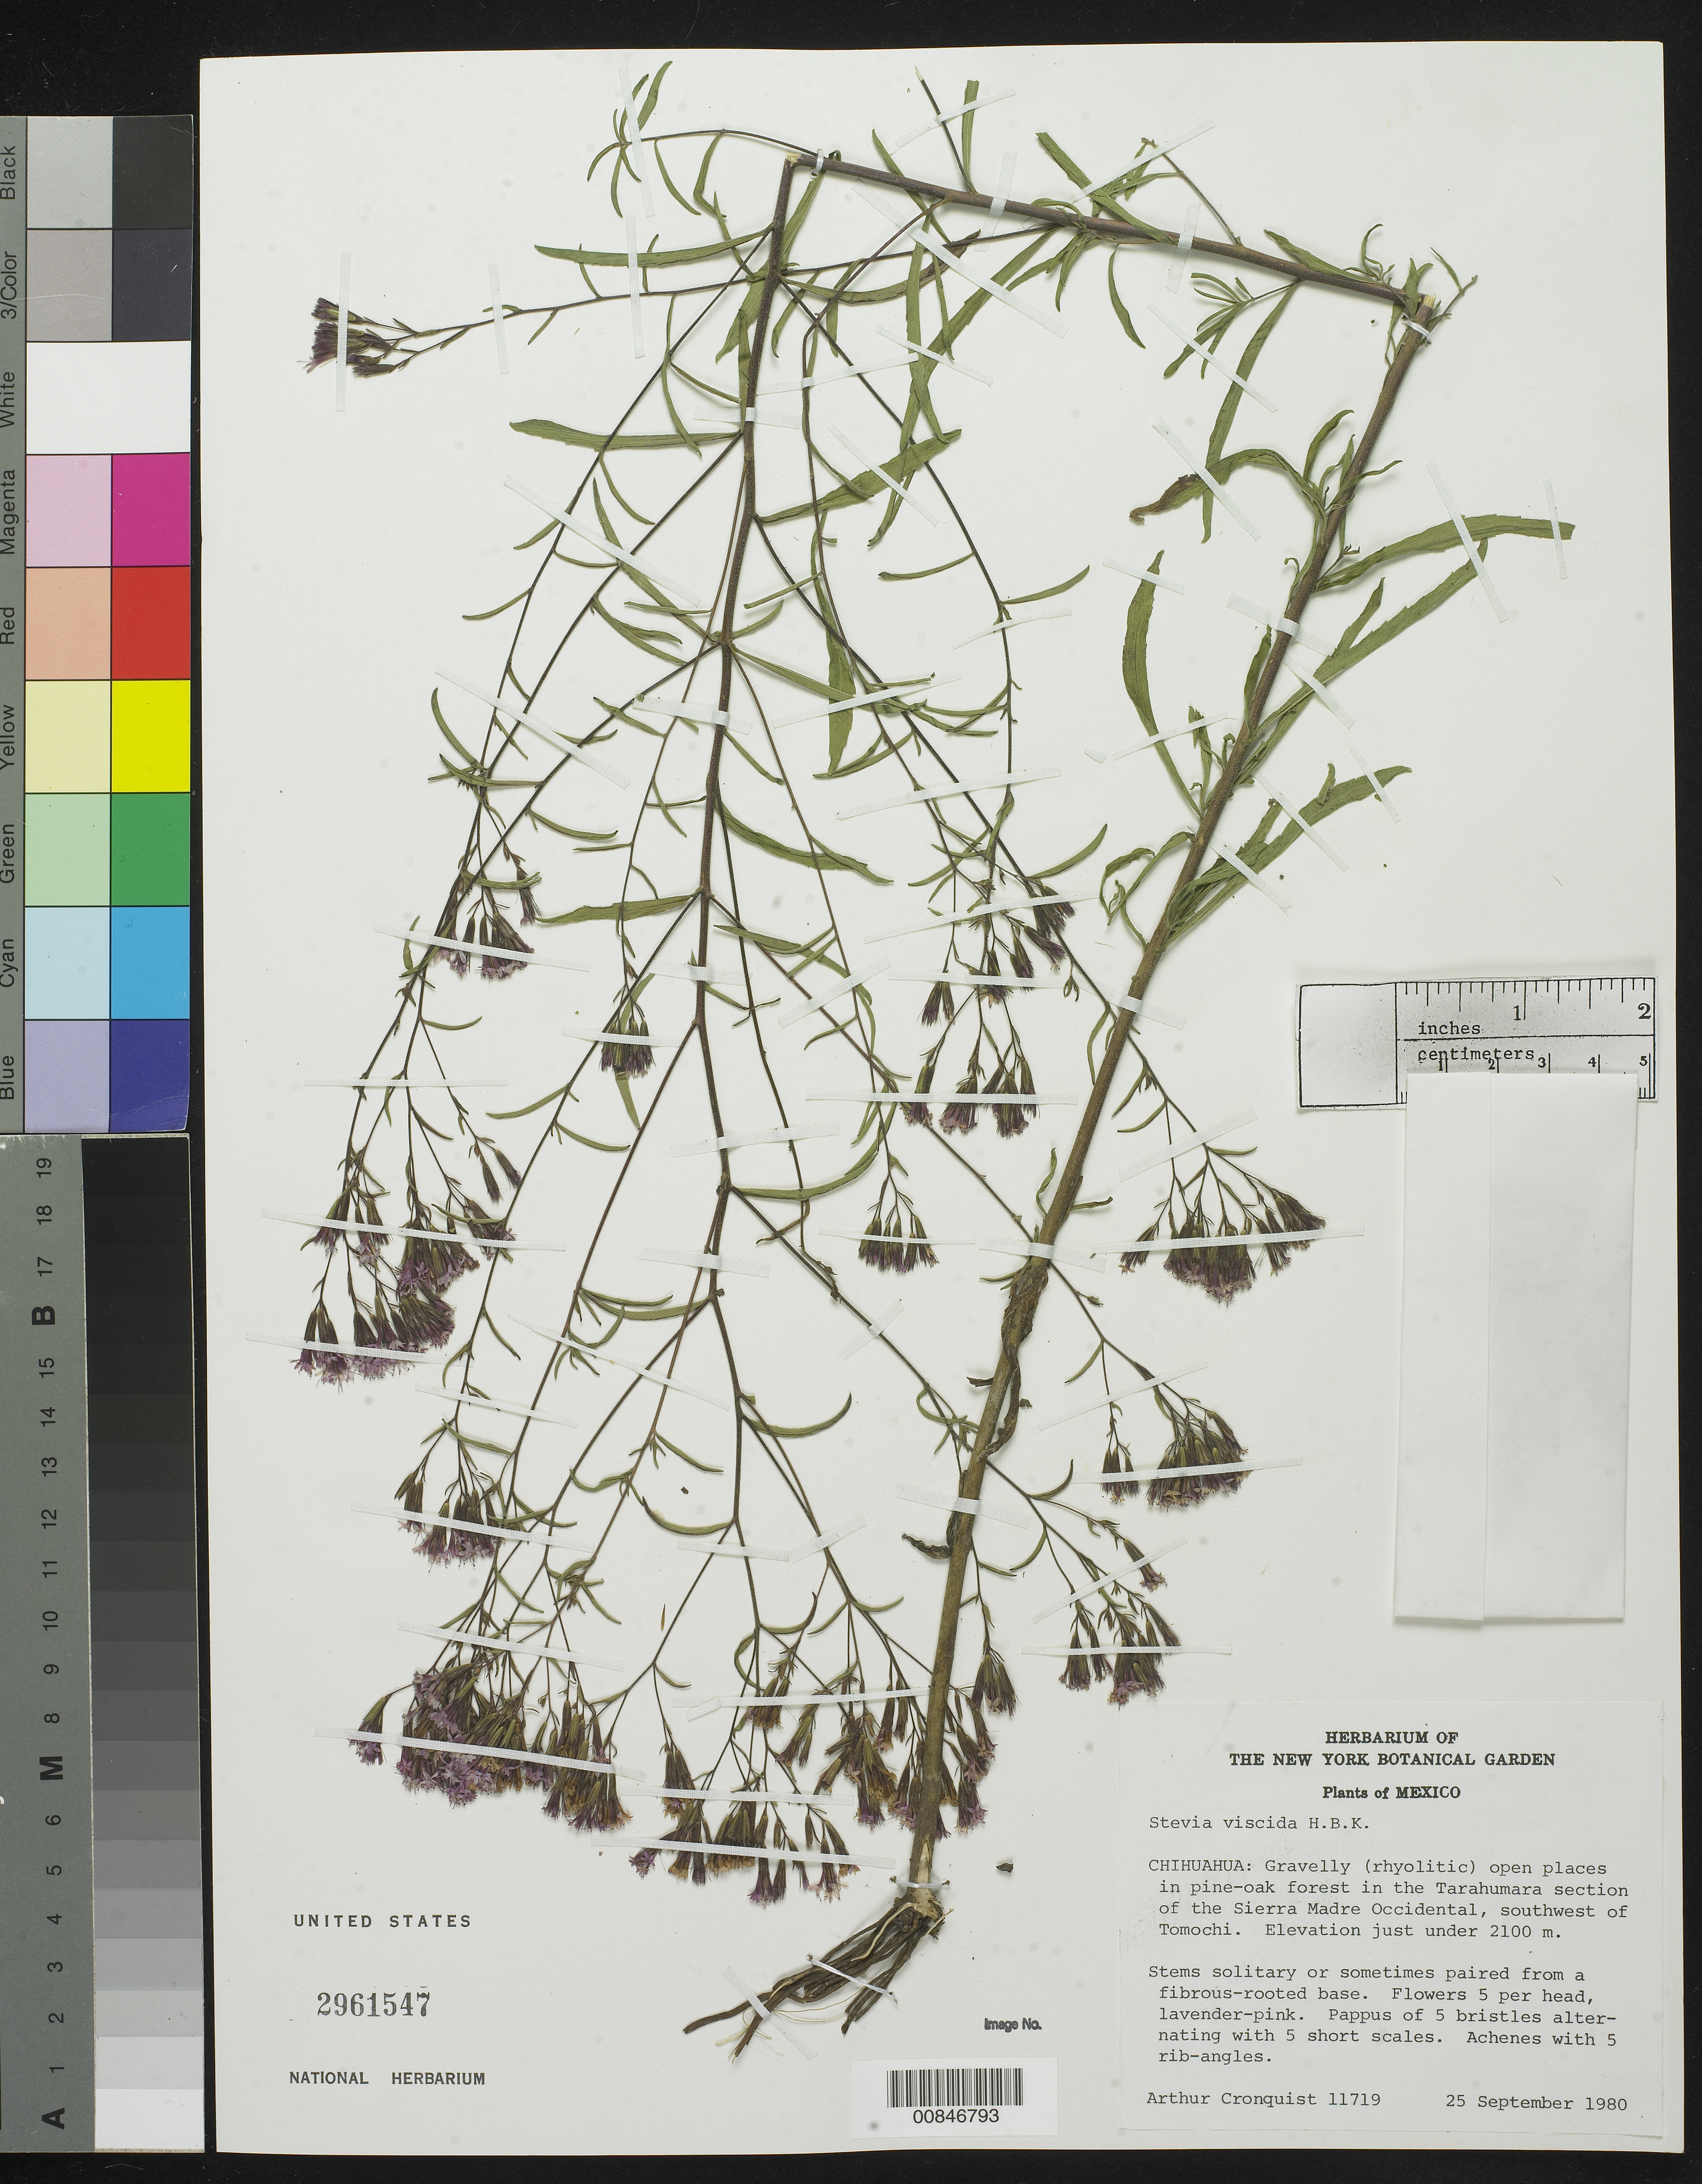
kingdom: Plantae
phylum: Tracheophyta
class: Magnoliopsida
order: Asterales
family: Asteraceae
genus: Stevia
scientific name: Stevia viscida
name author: Kunth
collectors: A. J. Cronquist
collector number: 11719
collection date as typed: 25 Sep 1980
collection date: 1980-09-25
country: Mexico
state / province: Chihuahua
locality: In the Tarahumara section of The Sierra Madre Occidental, southwest of Tomochi.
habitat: Gravelly (rhyolitic) open places in pine-oak forest.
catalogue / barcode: US 2961547